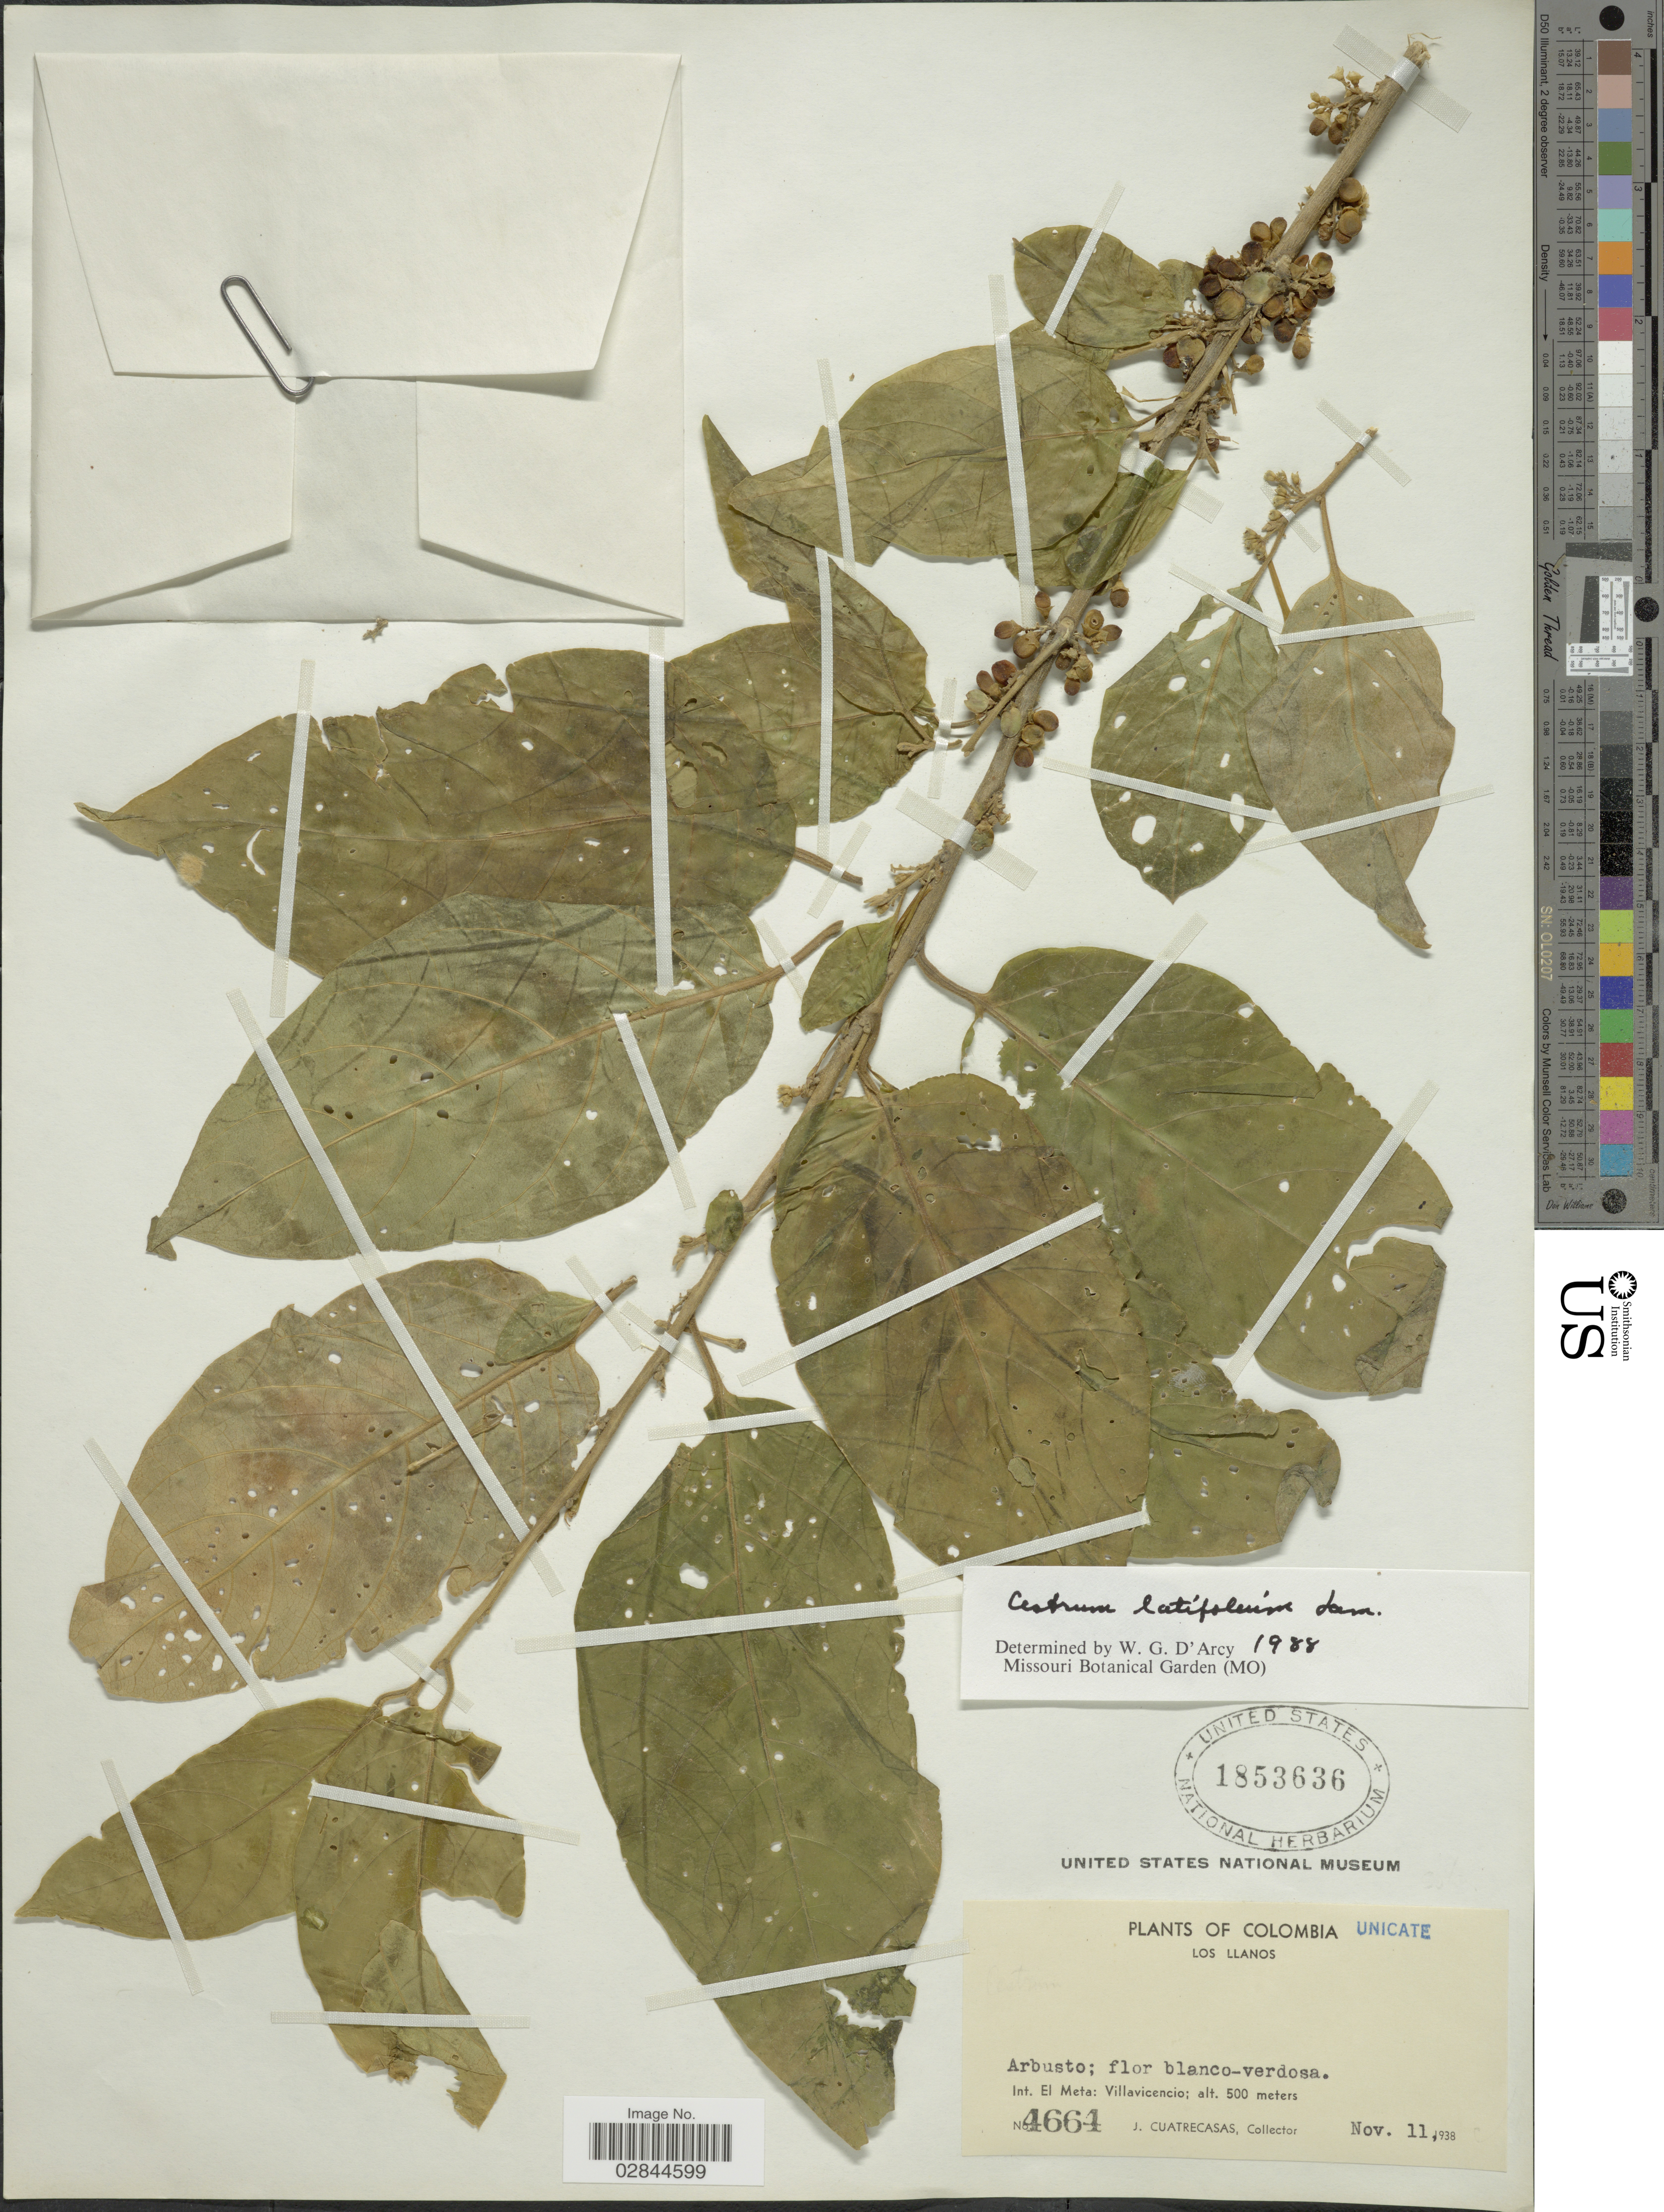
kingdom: Plantae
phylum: Tracheophyta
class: Magnoliopsida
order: Solanales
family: Solanaceae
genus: Cestrum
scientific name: Cestrum latifolium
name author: Lam.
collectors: J. Cuatrecasas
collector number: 4664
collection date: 1938-11-11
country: Colombia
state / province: Meta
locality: Los Llanos. Int. El Meta: Villavicencio.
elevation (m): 500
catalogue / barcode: US 1853636